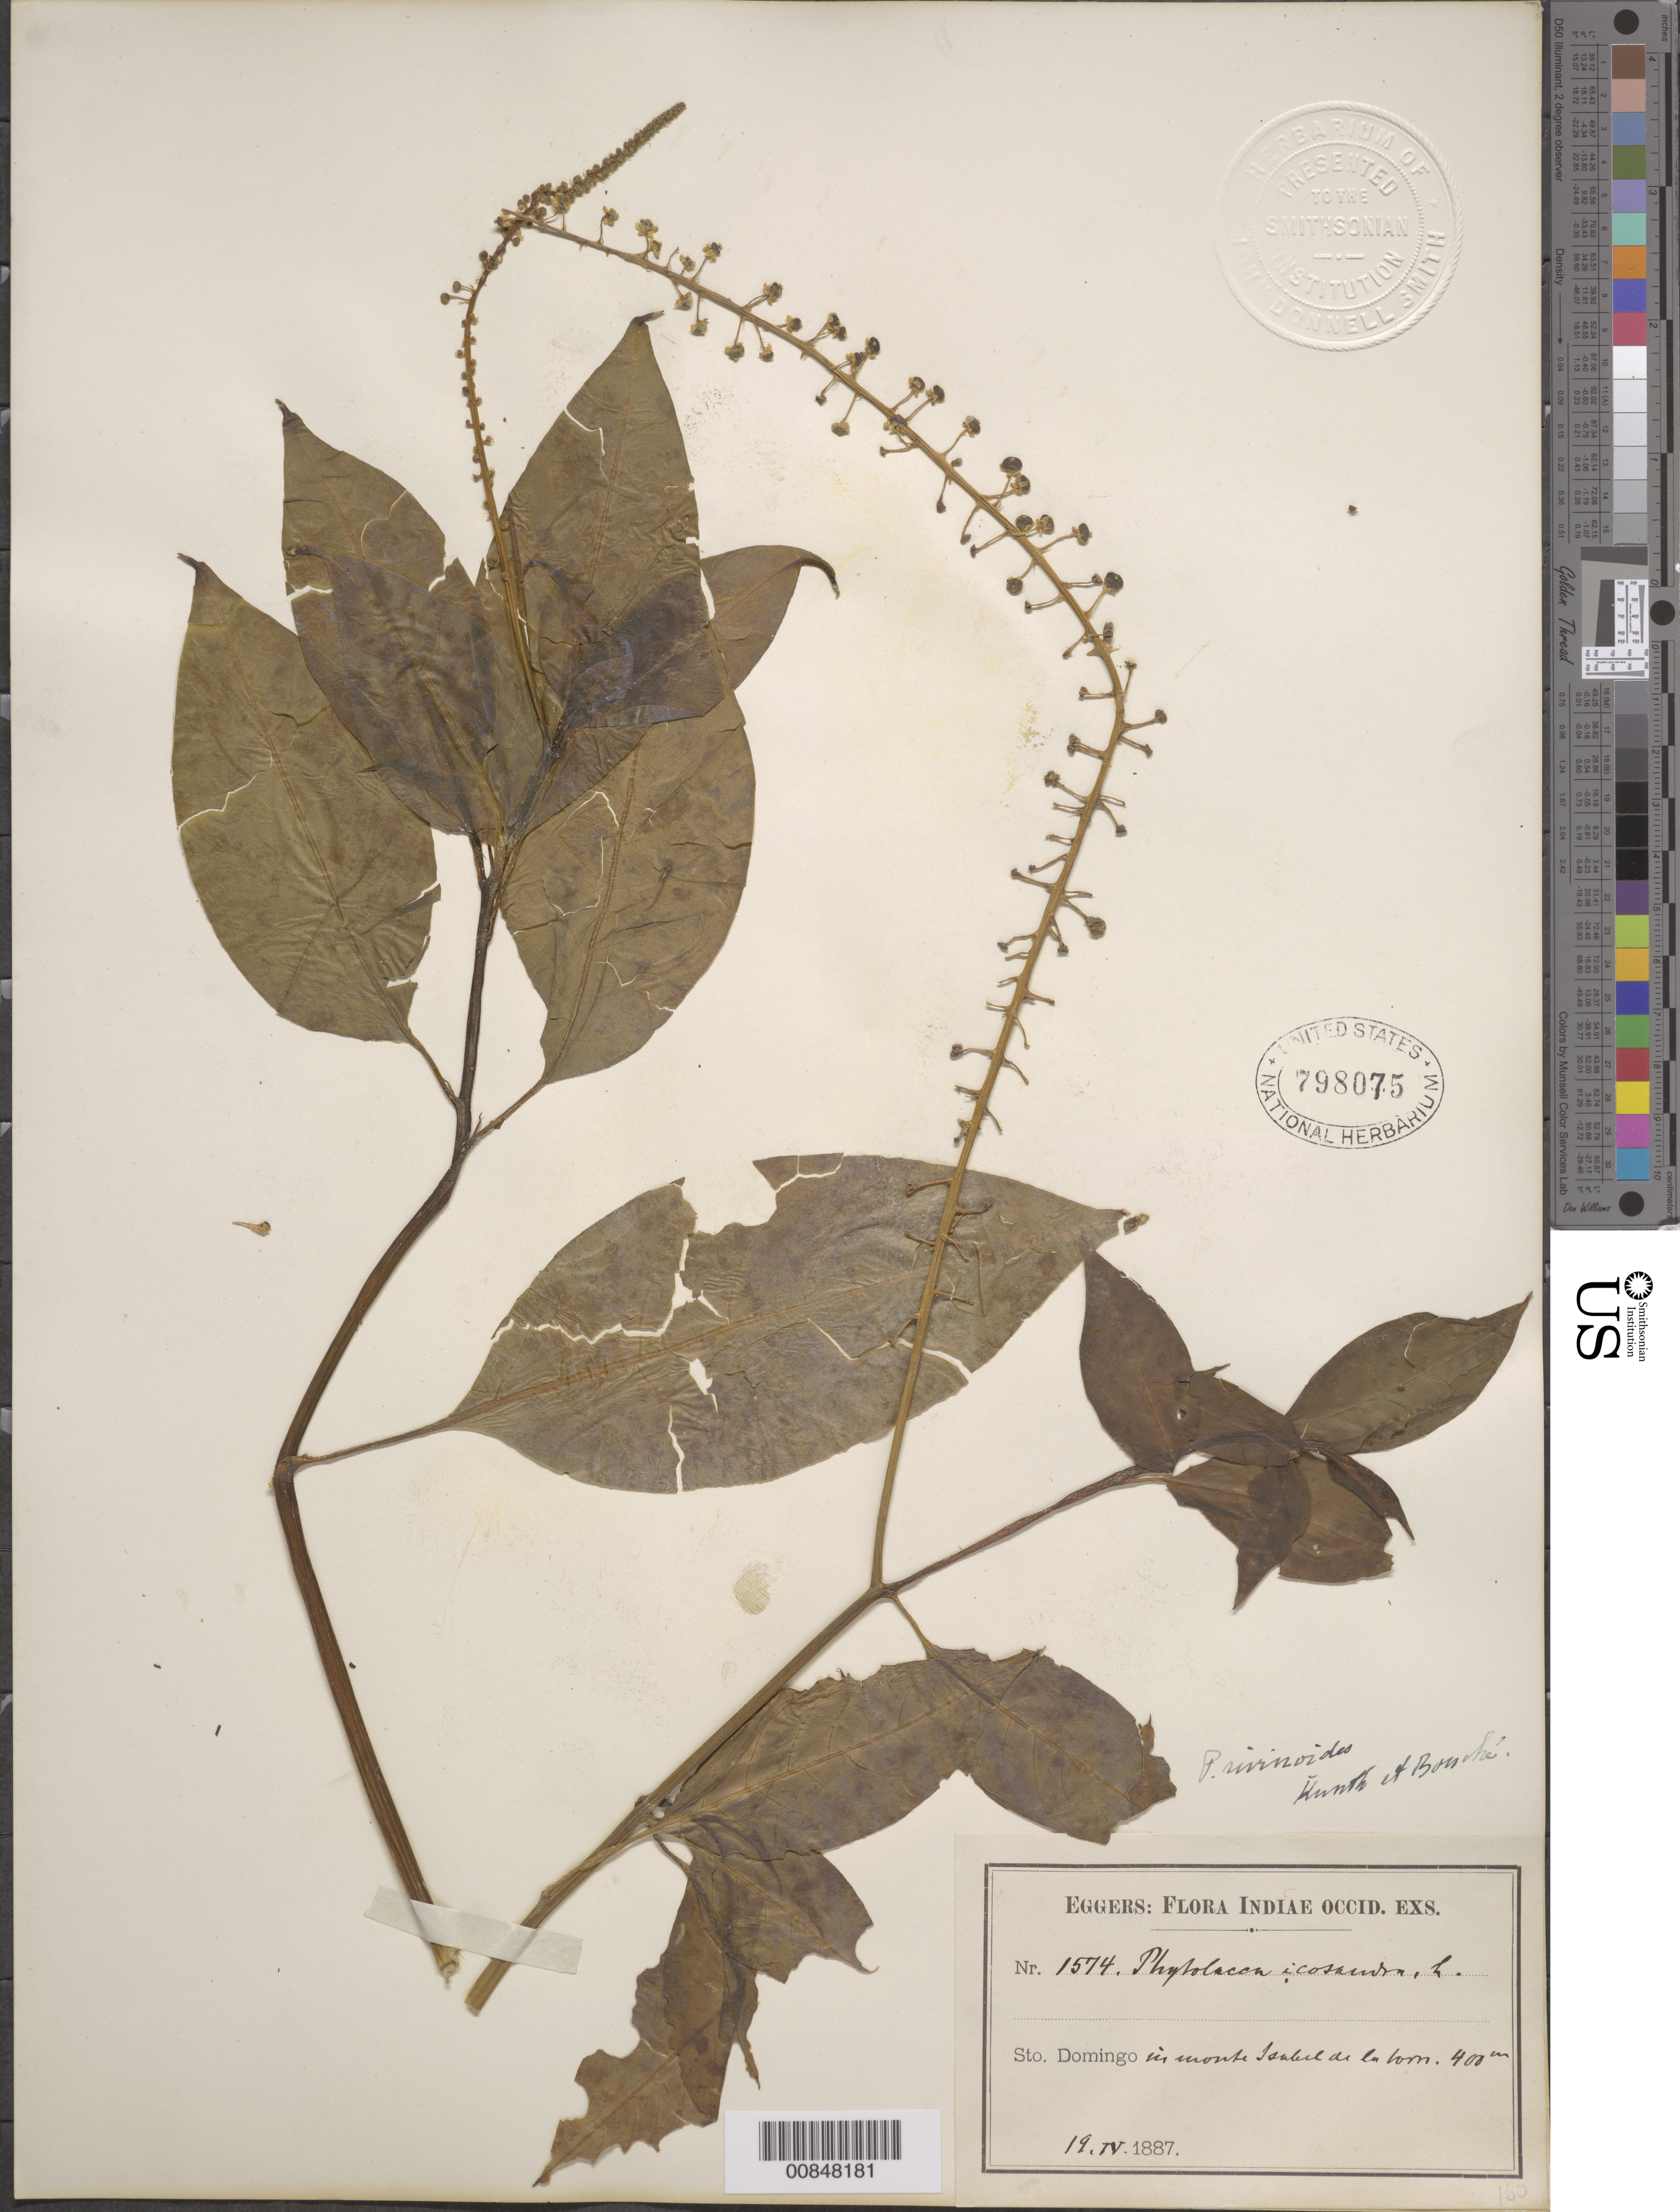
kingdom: Plantae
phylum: Tracheophyta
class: Magnoliopsida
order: Caryophyllales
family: Phytolaccaceae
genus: Phytolacca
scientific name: Phytolacca rivinoides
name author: Kunth & C.D. Bouché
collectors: H. F. A. von Eggers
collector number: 1574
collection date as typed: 19 Apr 1887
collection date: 1887-04-19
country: Dominican Republic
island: Hispaniola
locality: Monte Isabel de la Torre.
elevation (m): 400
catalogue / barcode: US 798075